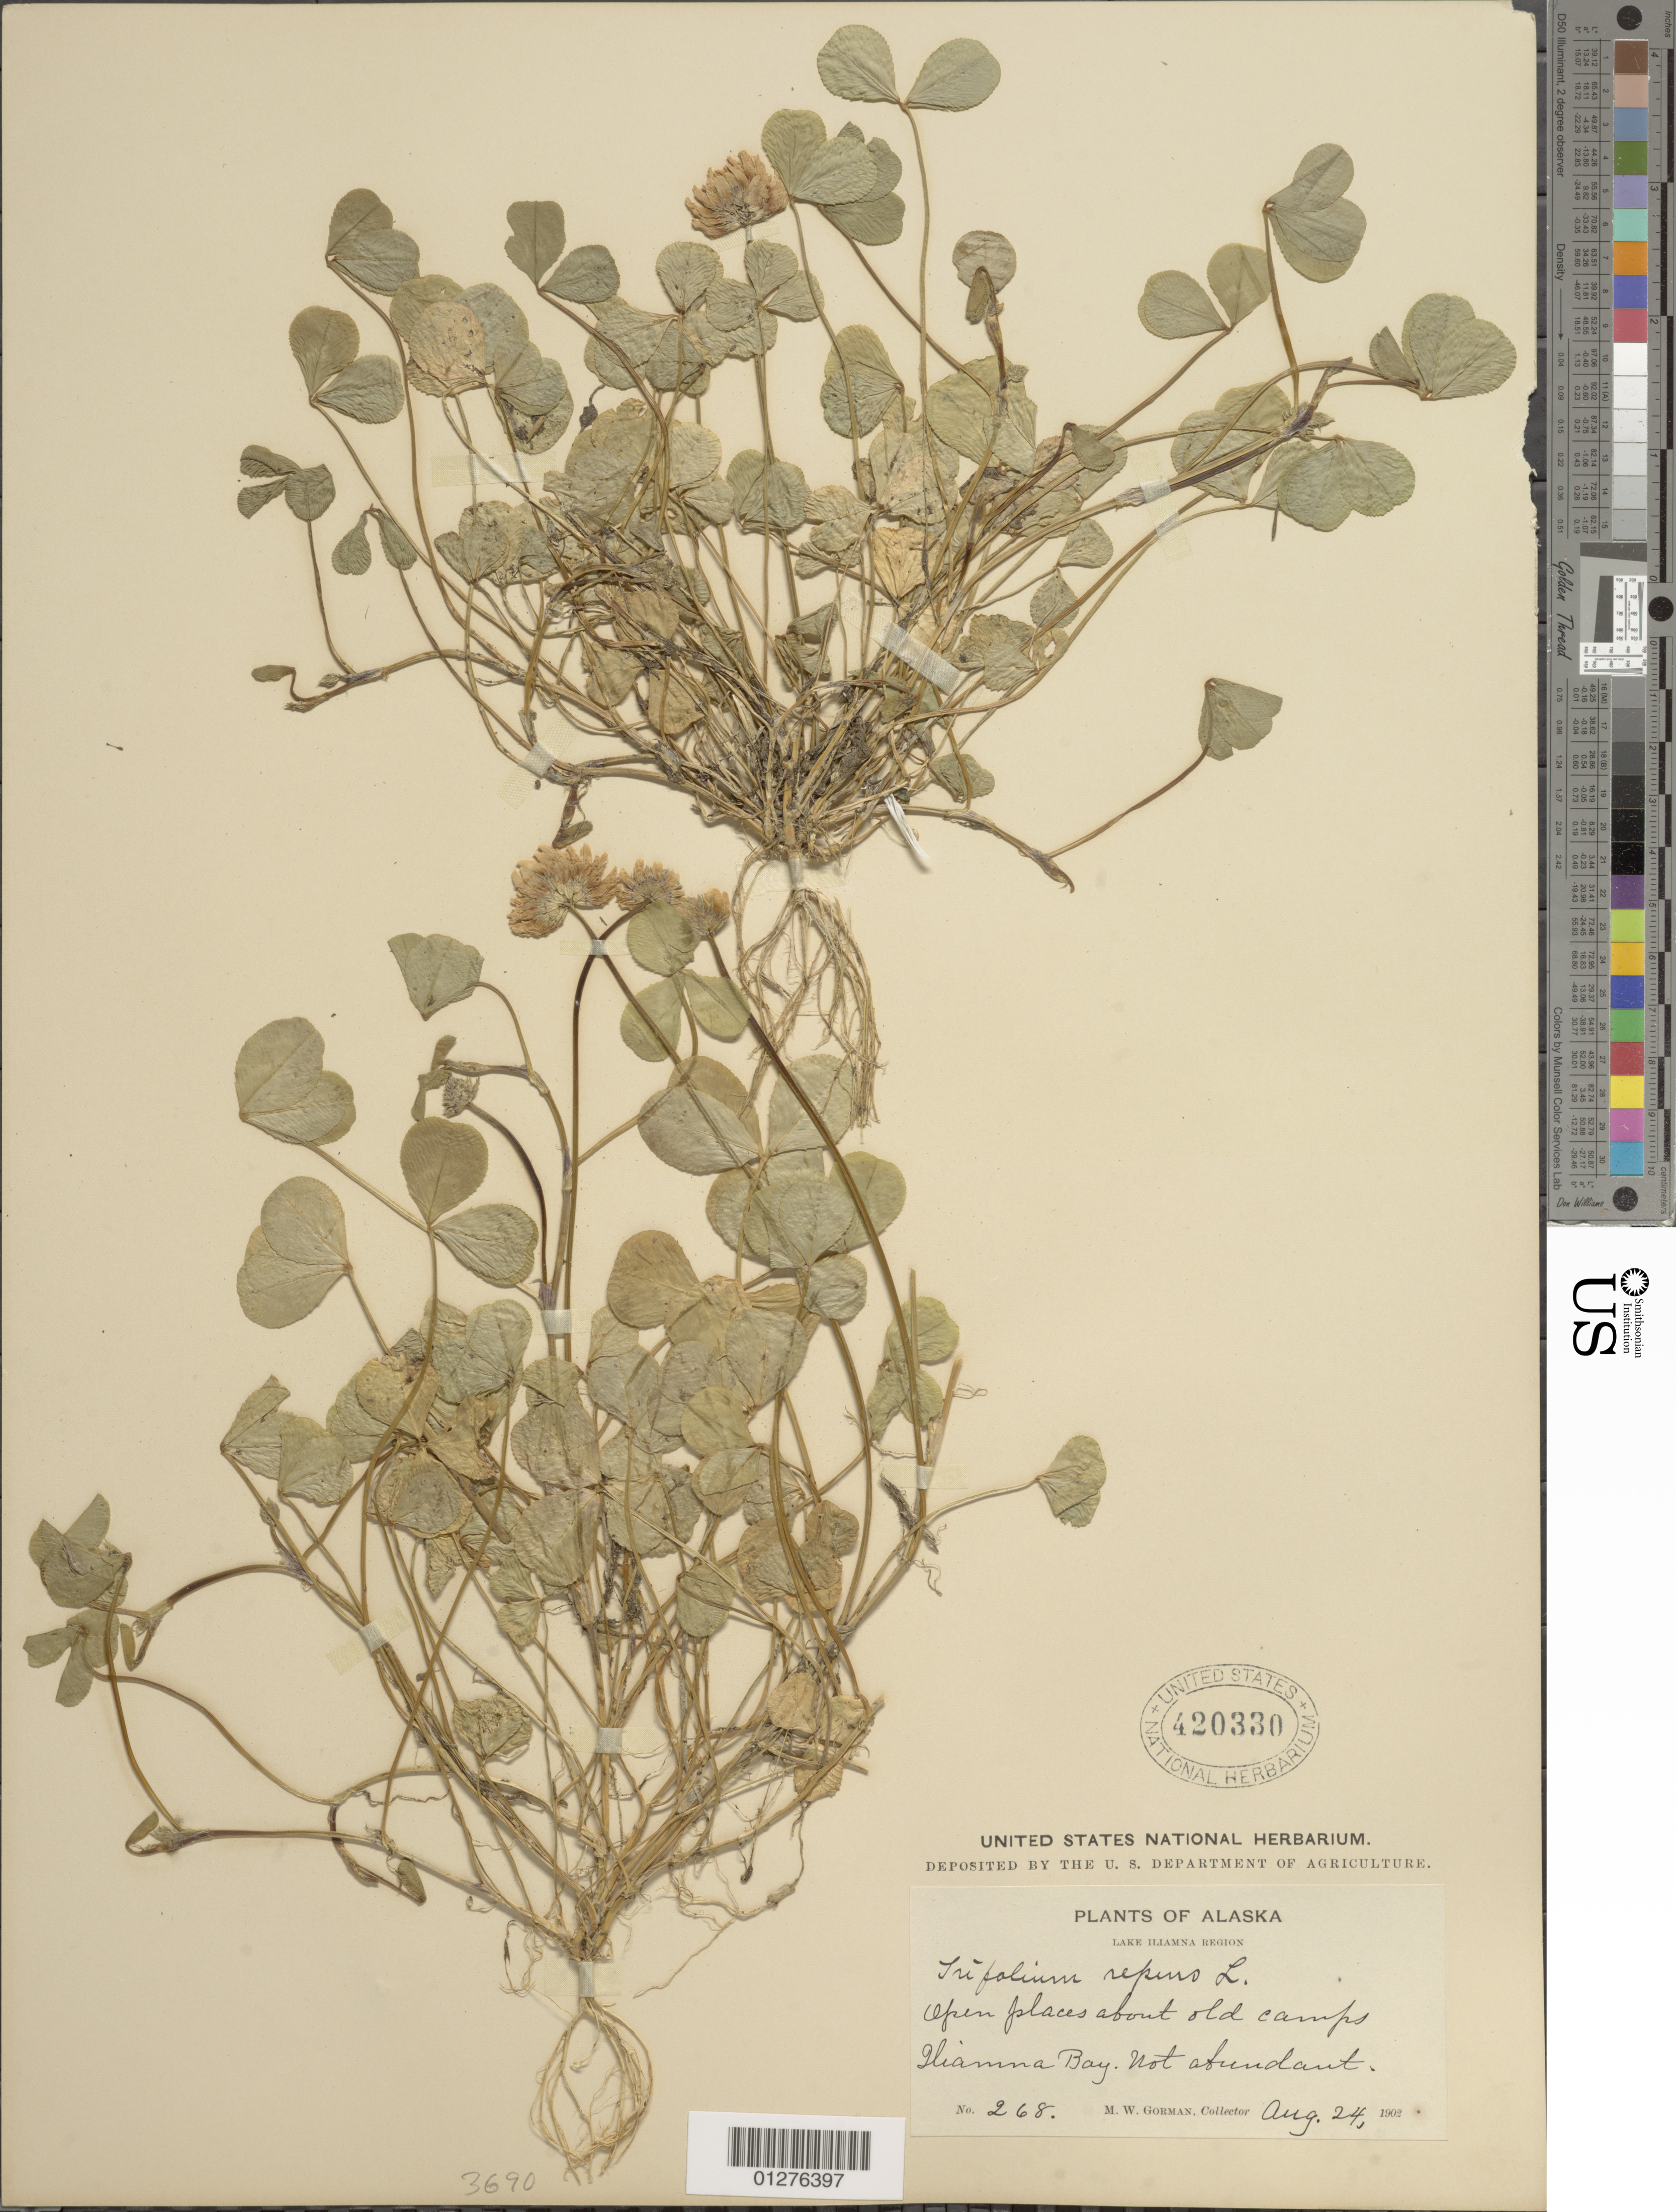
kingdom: Plantae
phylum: Tracheophyta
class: Magnoliopsida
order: Fabales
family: Fabaceae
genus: Trifolium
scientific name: Trifolium repens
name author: L.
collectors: M. W. Gorman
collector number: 268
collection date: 1902-08-24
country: United States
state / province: Alaska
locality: Lake Iliamna Region. Iliamna Bay.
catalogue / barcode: US 420330